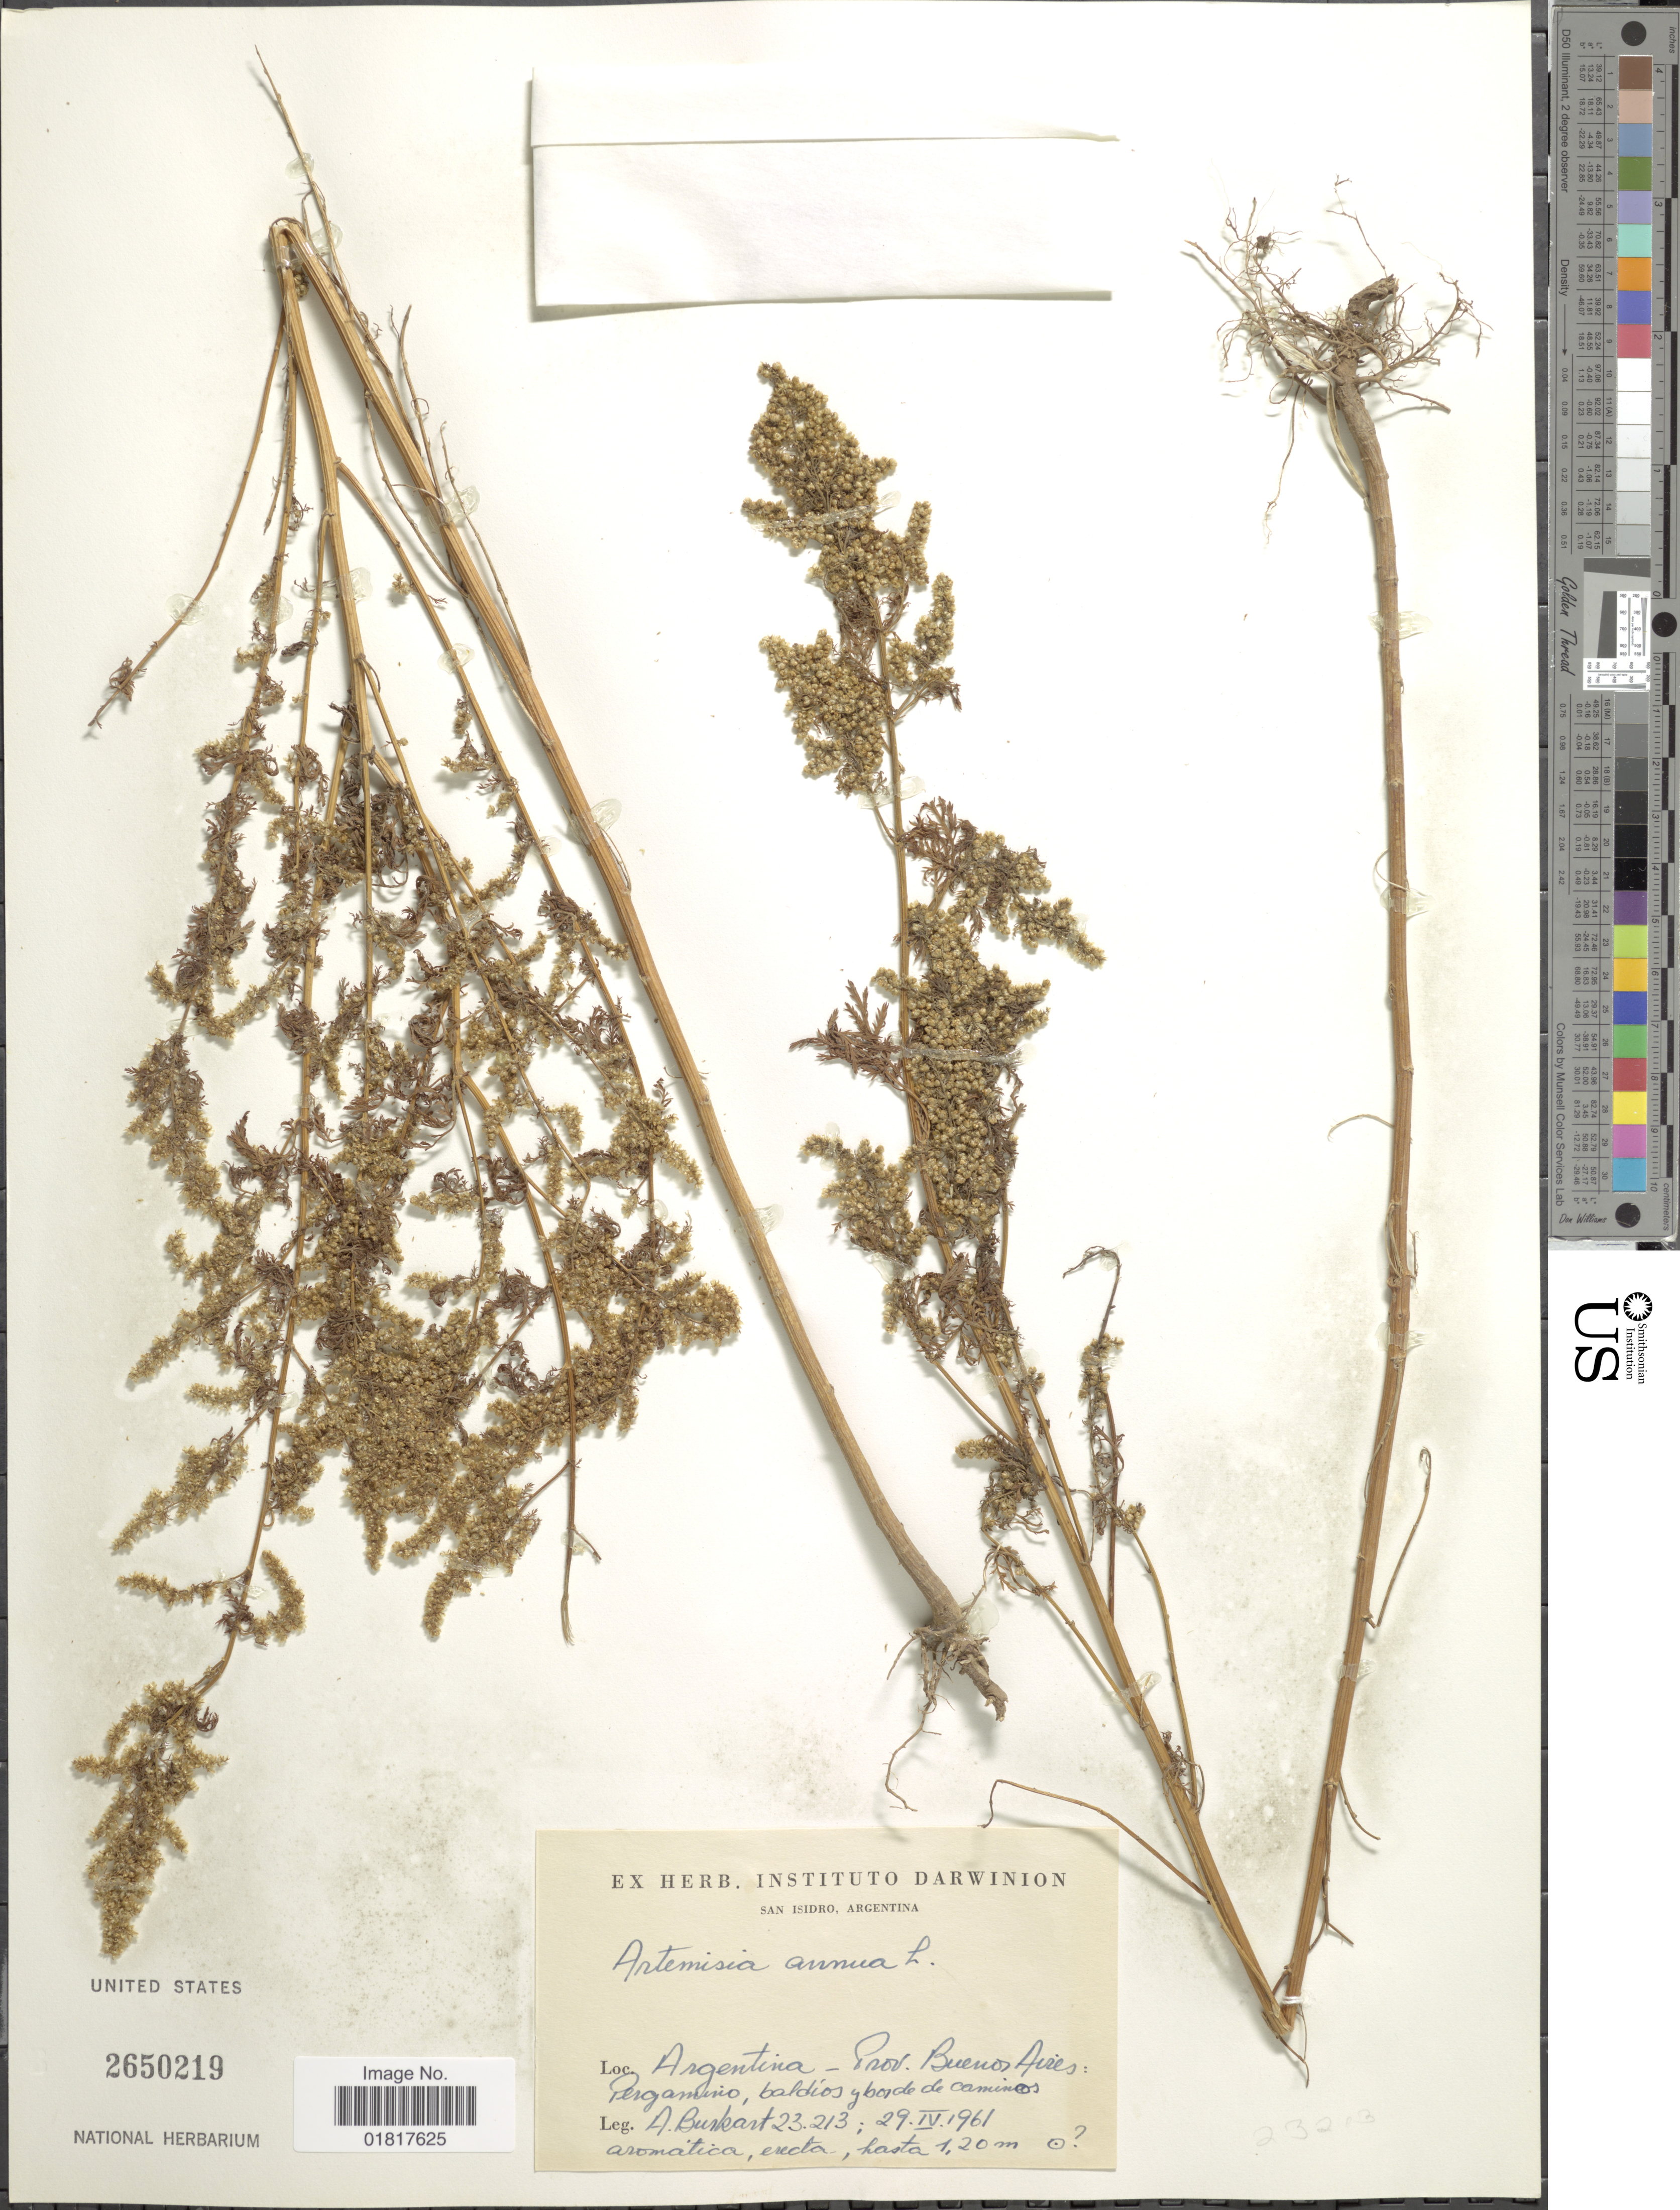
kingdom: Plantae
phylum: Tracheophyta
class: Magnoliopsida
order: Asterales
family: Asteraceae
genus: Artemisia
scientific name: Artemisia annua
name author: L.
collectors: A. E. Burkart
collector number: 23213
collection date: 1961-04-29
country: Argentina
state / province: Buenos Aires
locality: Pergamino, baldiós y borde de caminos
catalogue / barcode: US 2650219